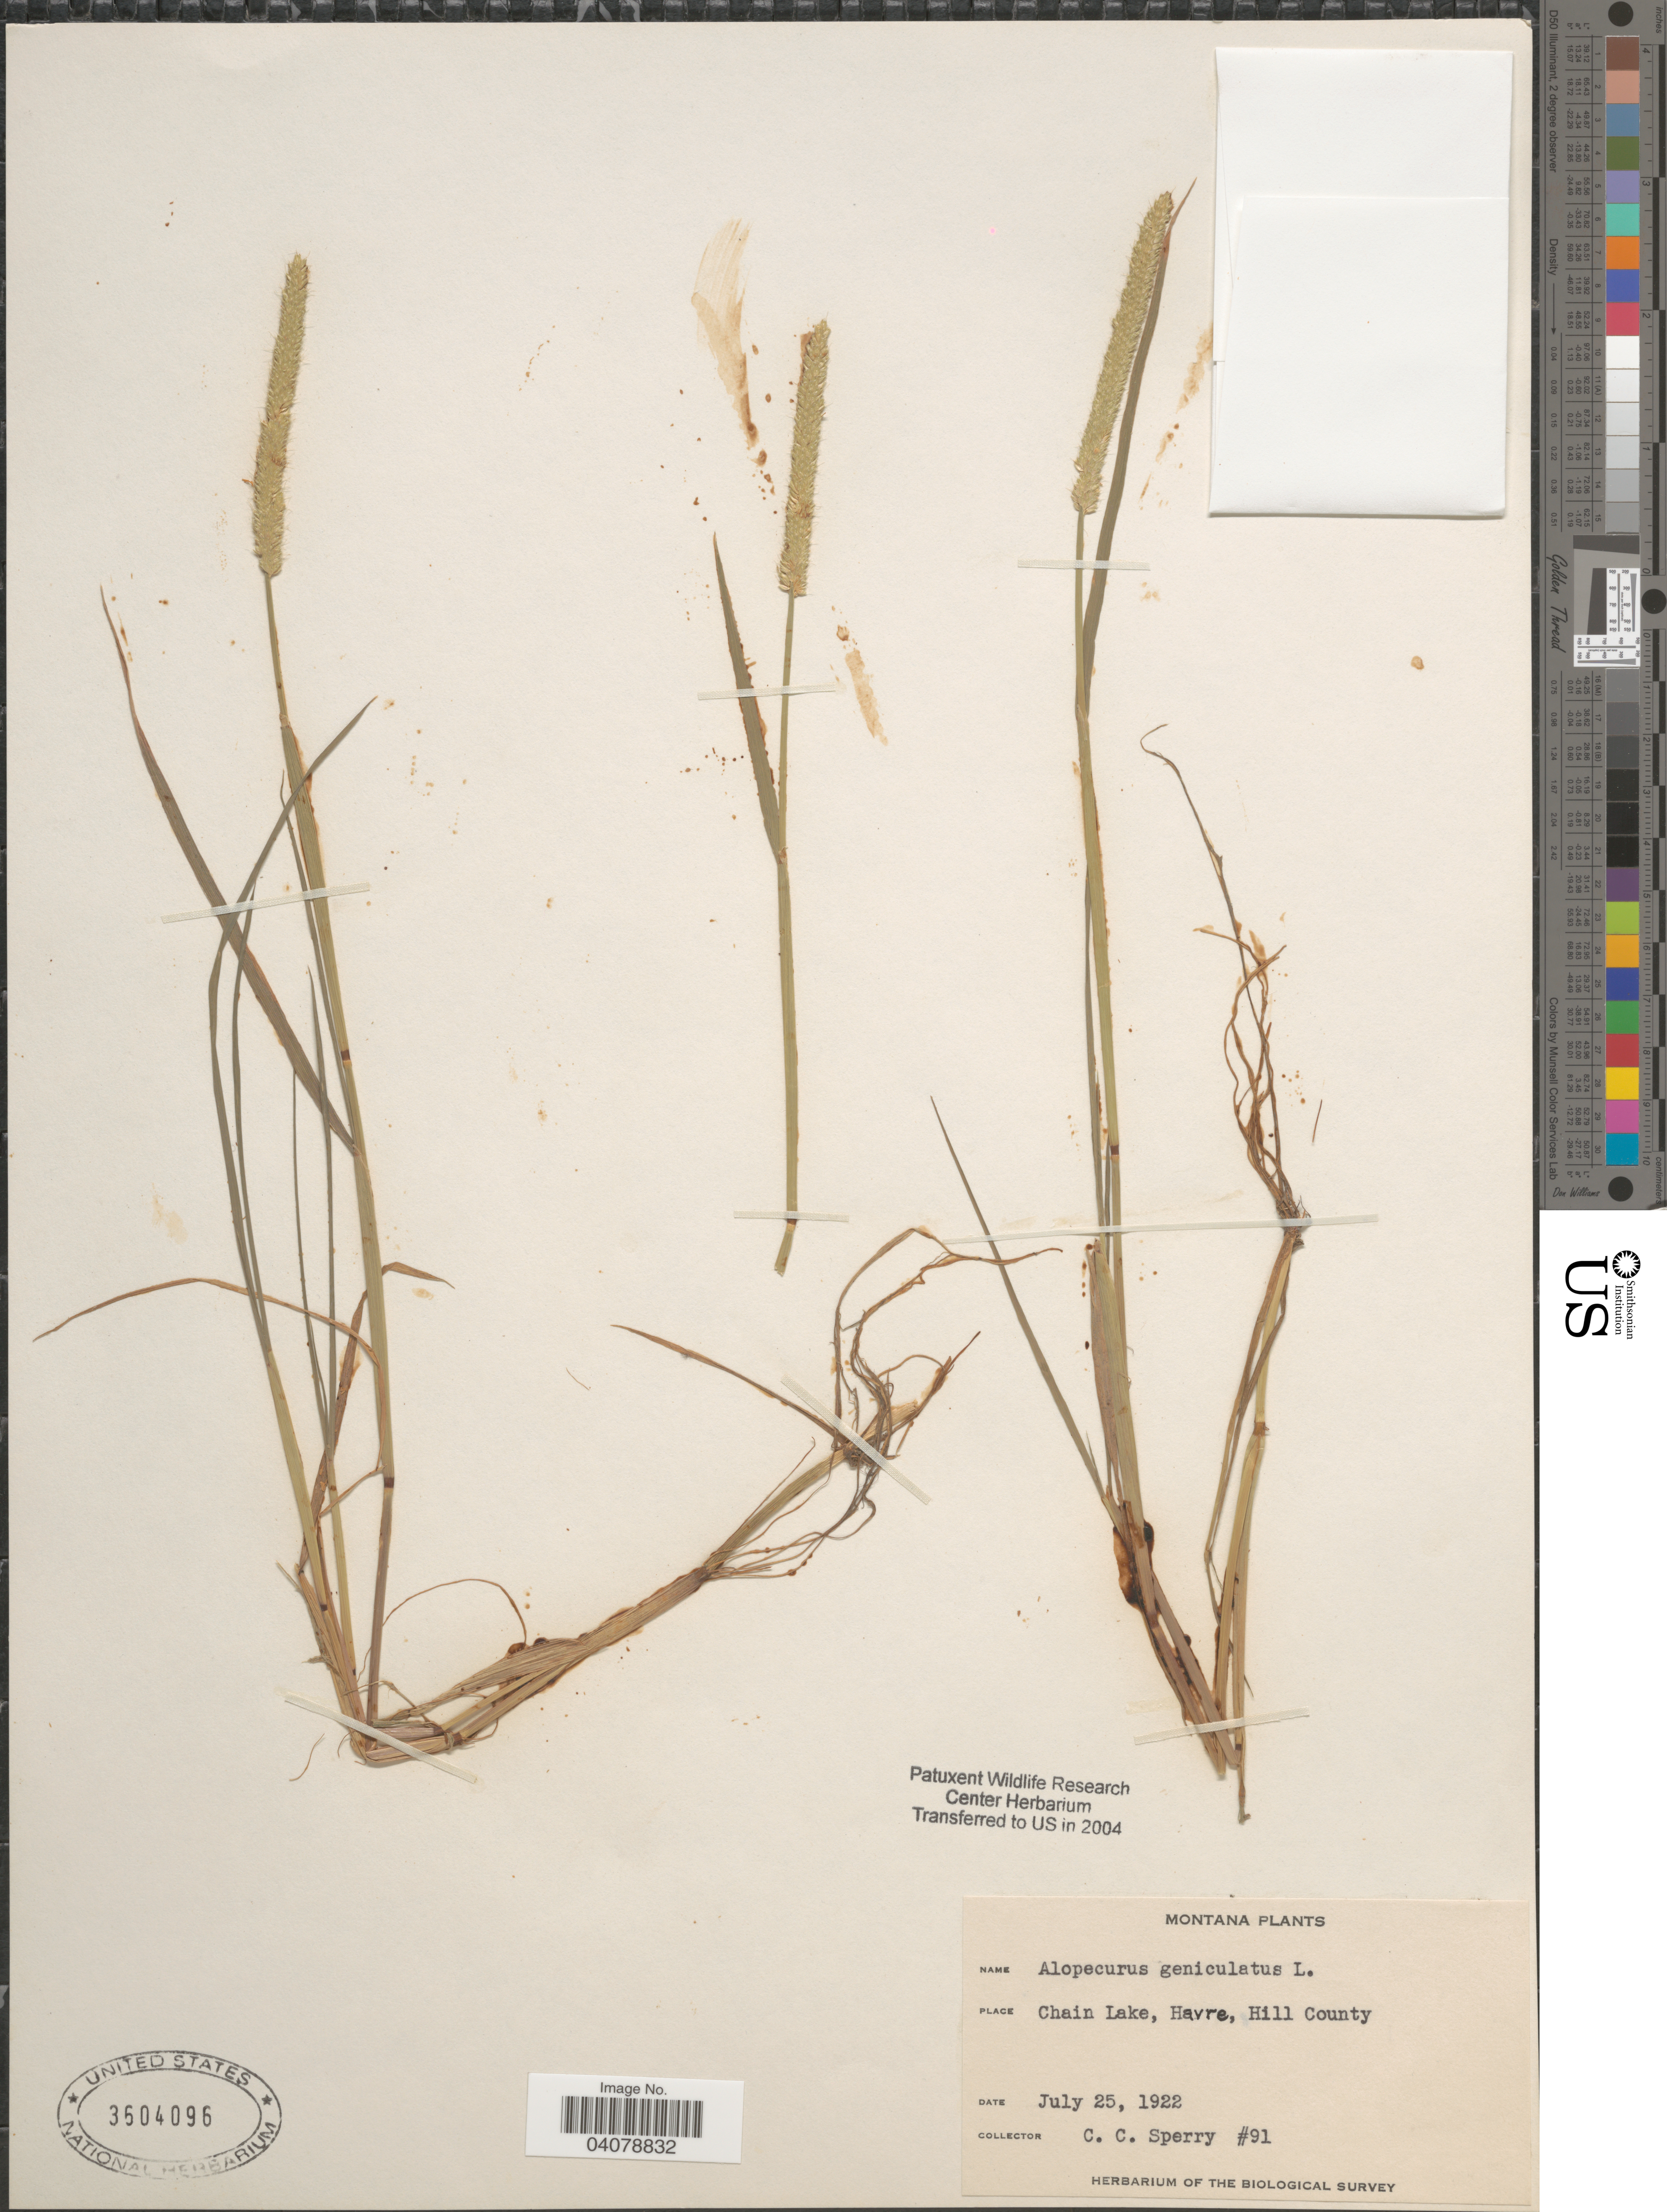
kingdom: Plantae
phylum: Tracheophyta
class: Liliopsida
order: Poales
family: Poaceae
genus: Alopecurus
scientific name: Alopecurus geniculatus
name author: L.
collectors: C. C. Sperry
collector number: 91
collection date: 1922-07-25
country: United States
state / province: Montana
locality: Chain Lake, Havre, Hill County. Herbarium of the Biological Survey.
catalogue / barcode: US 3604096